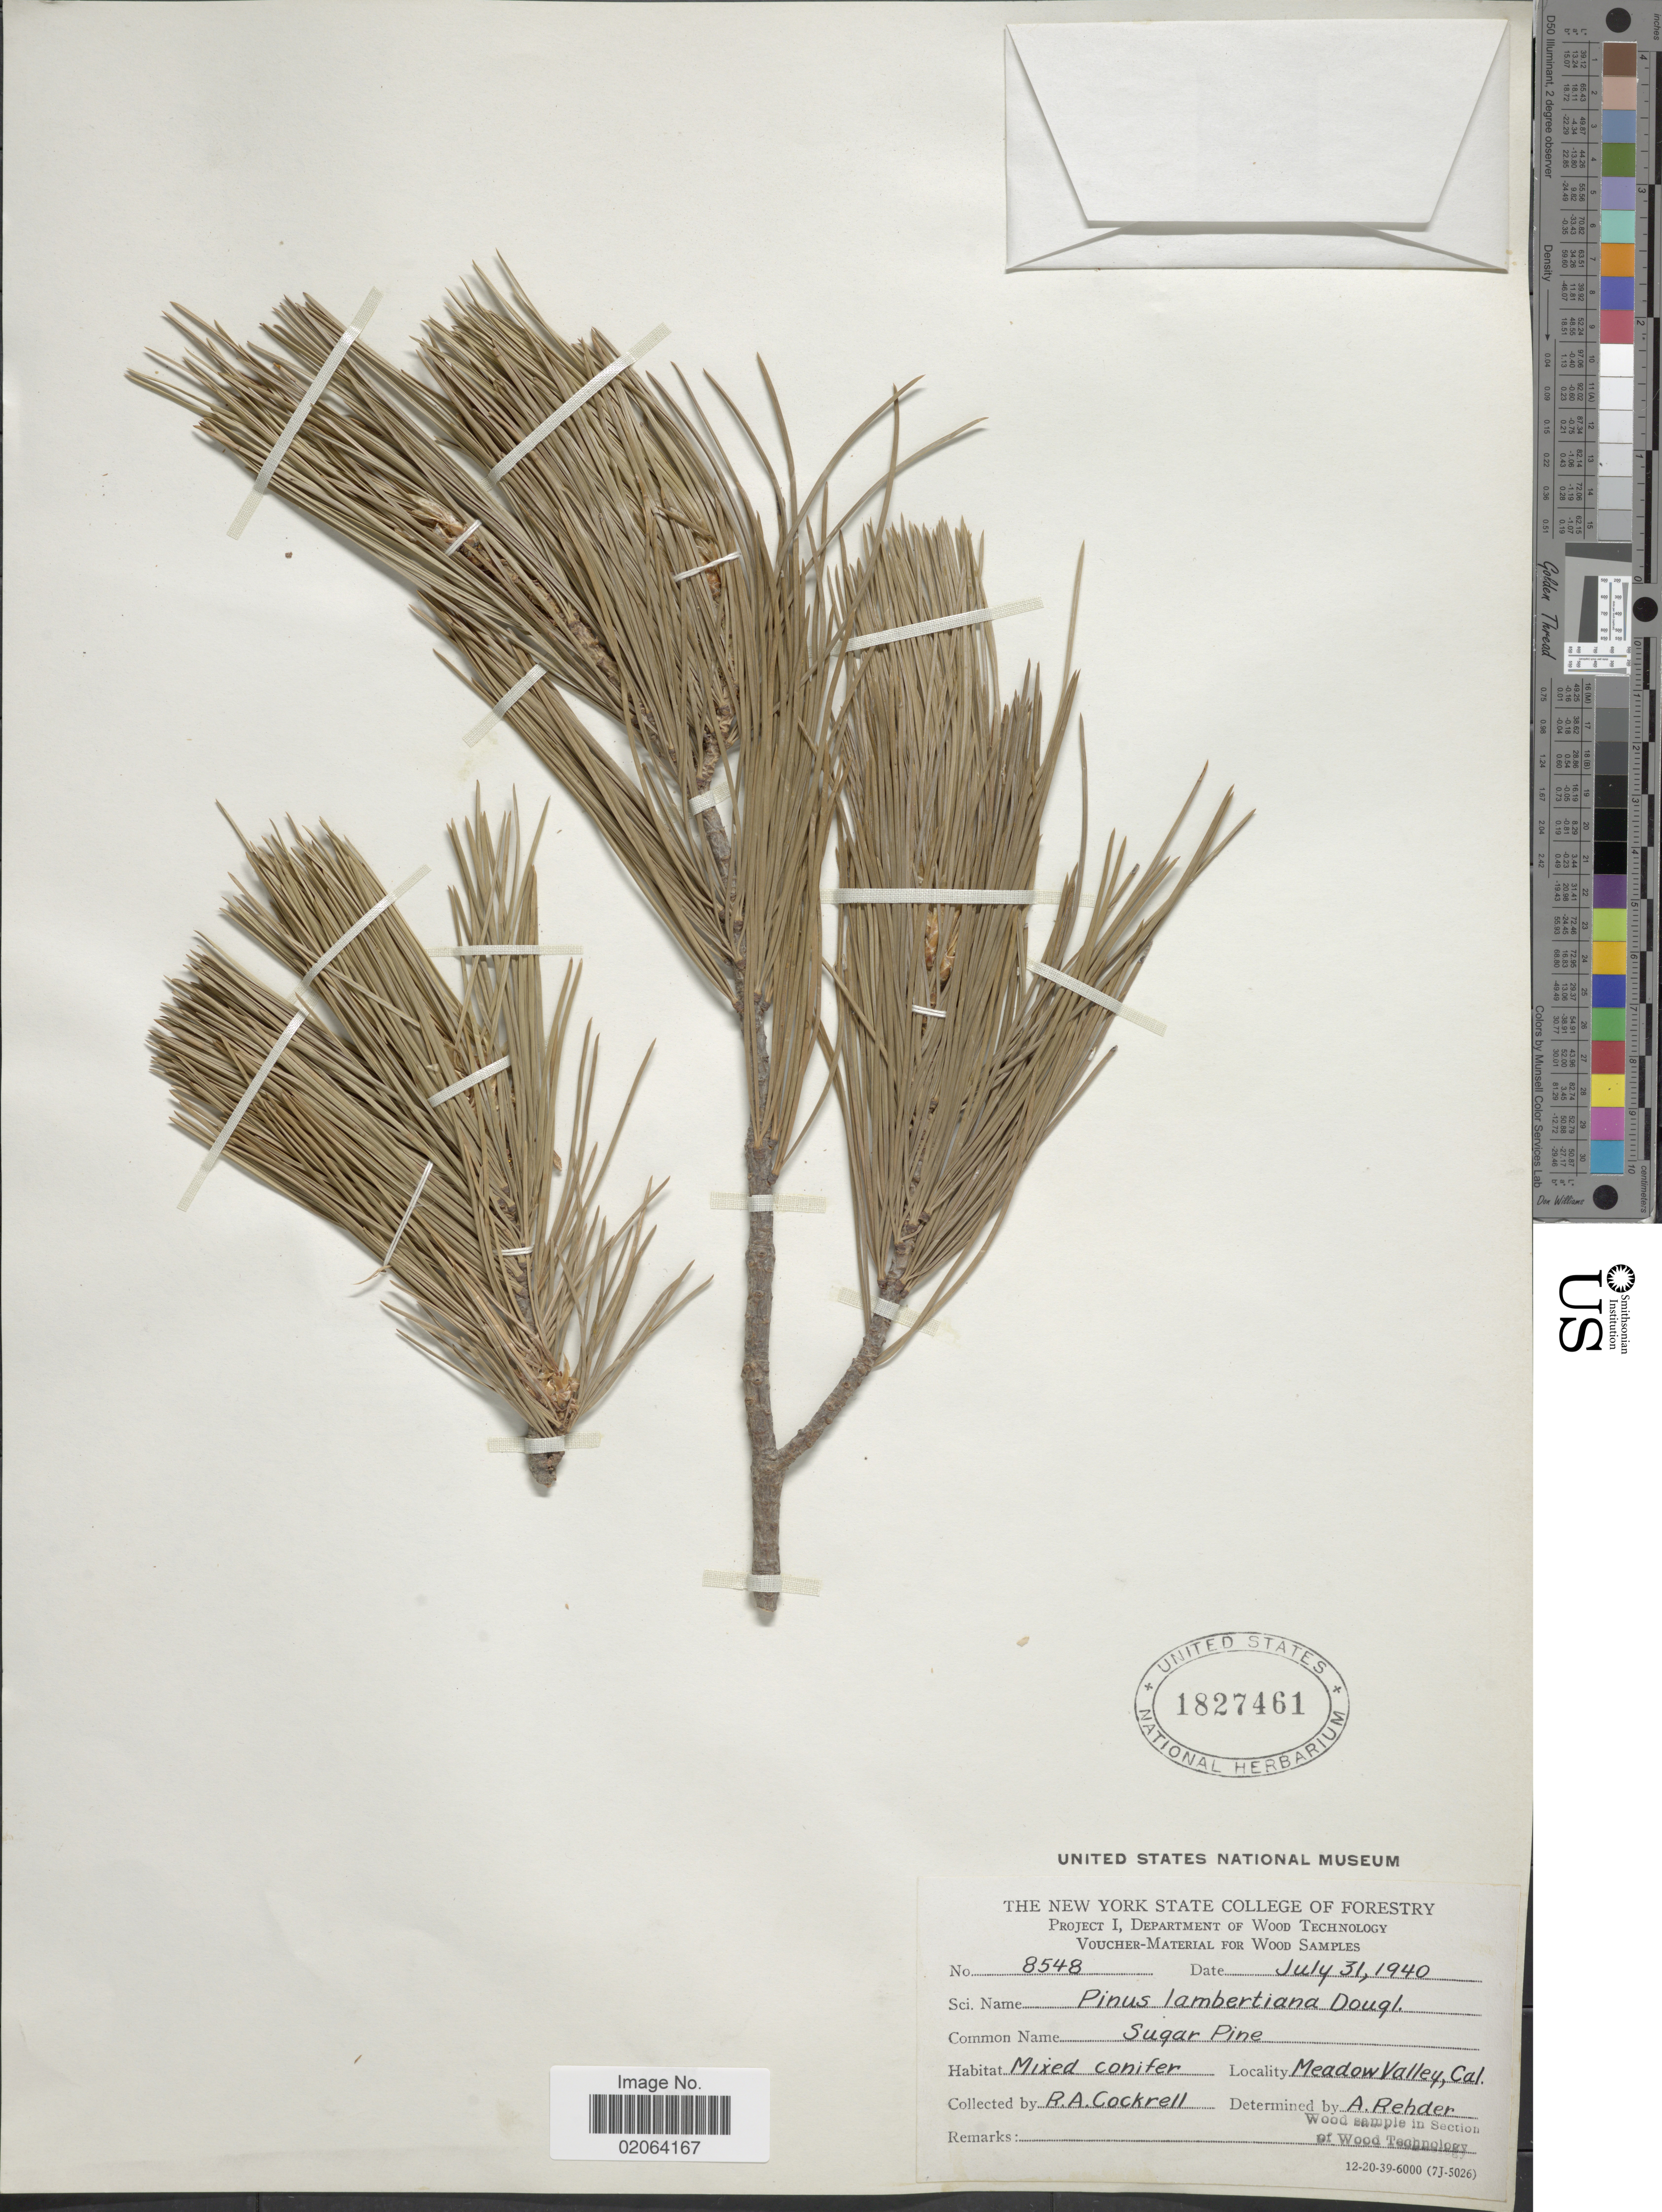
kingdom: Plantae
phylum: Tracheophyta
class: Pinopsida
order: Pinales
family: Pinaceae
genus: Pinus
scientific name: Pinus lambertiana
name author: Douglas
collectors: R. Cockrell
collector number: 8548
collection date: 1940-07-31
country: United States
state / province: California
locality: Meadow Valley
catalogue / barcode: US 1827461